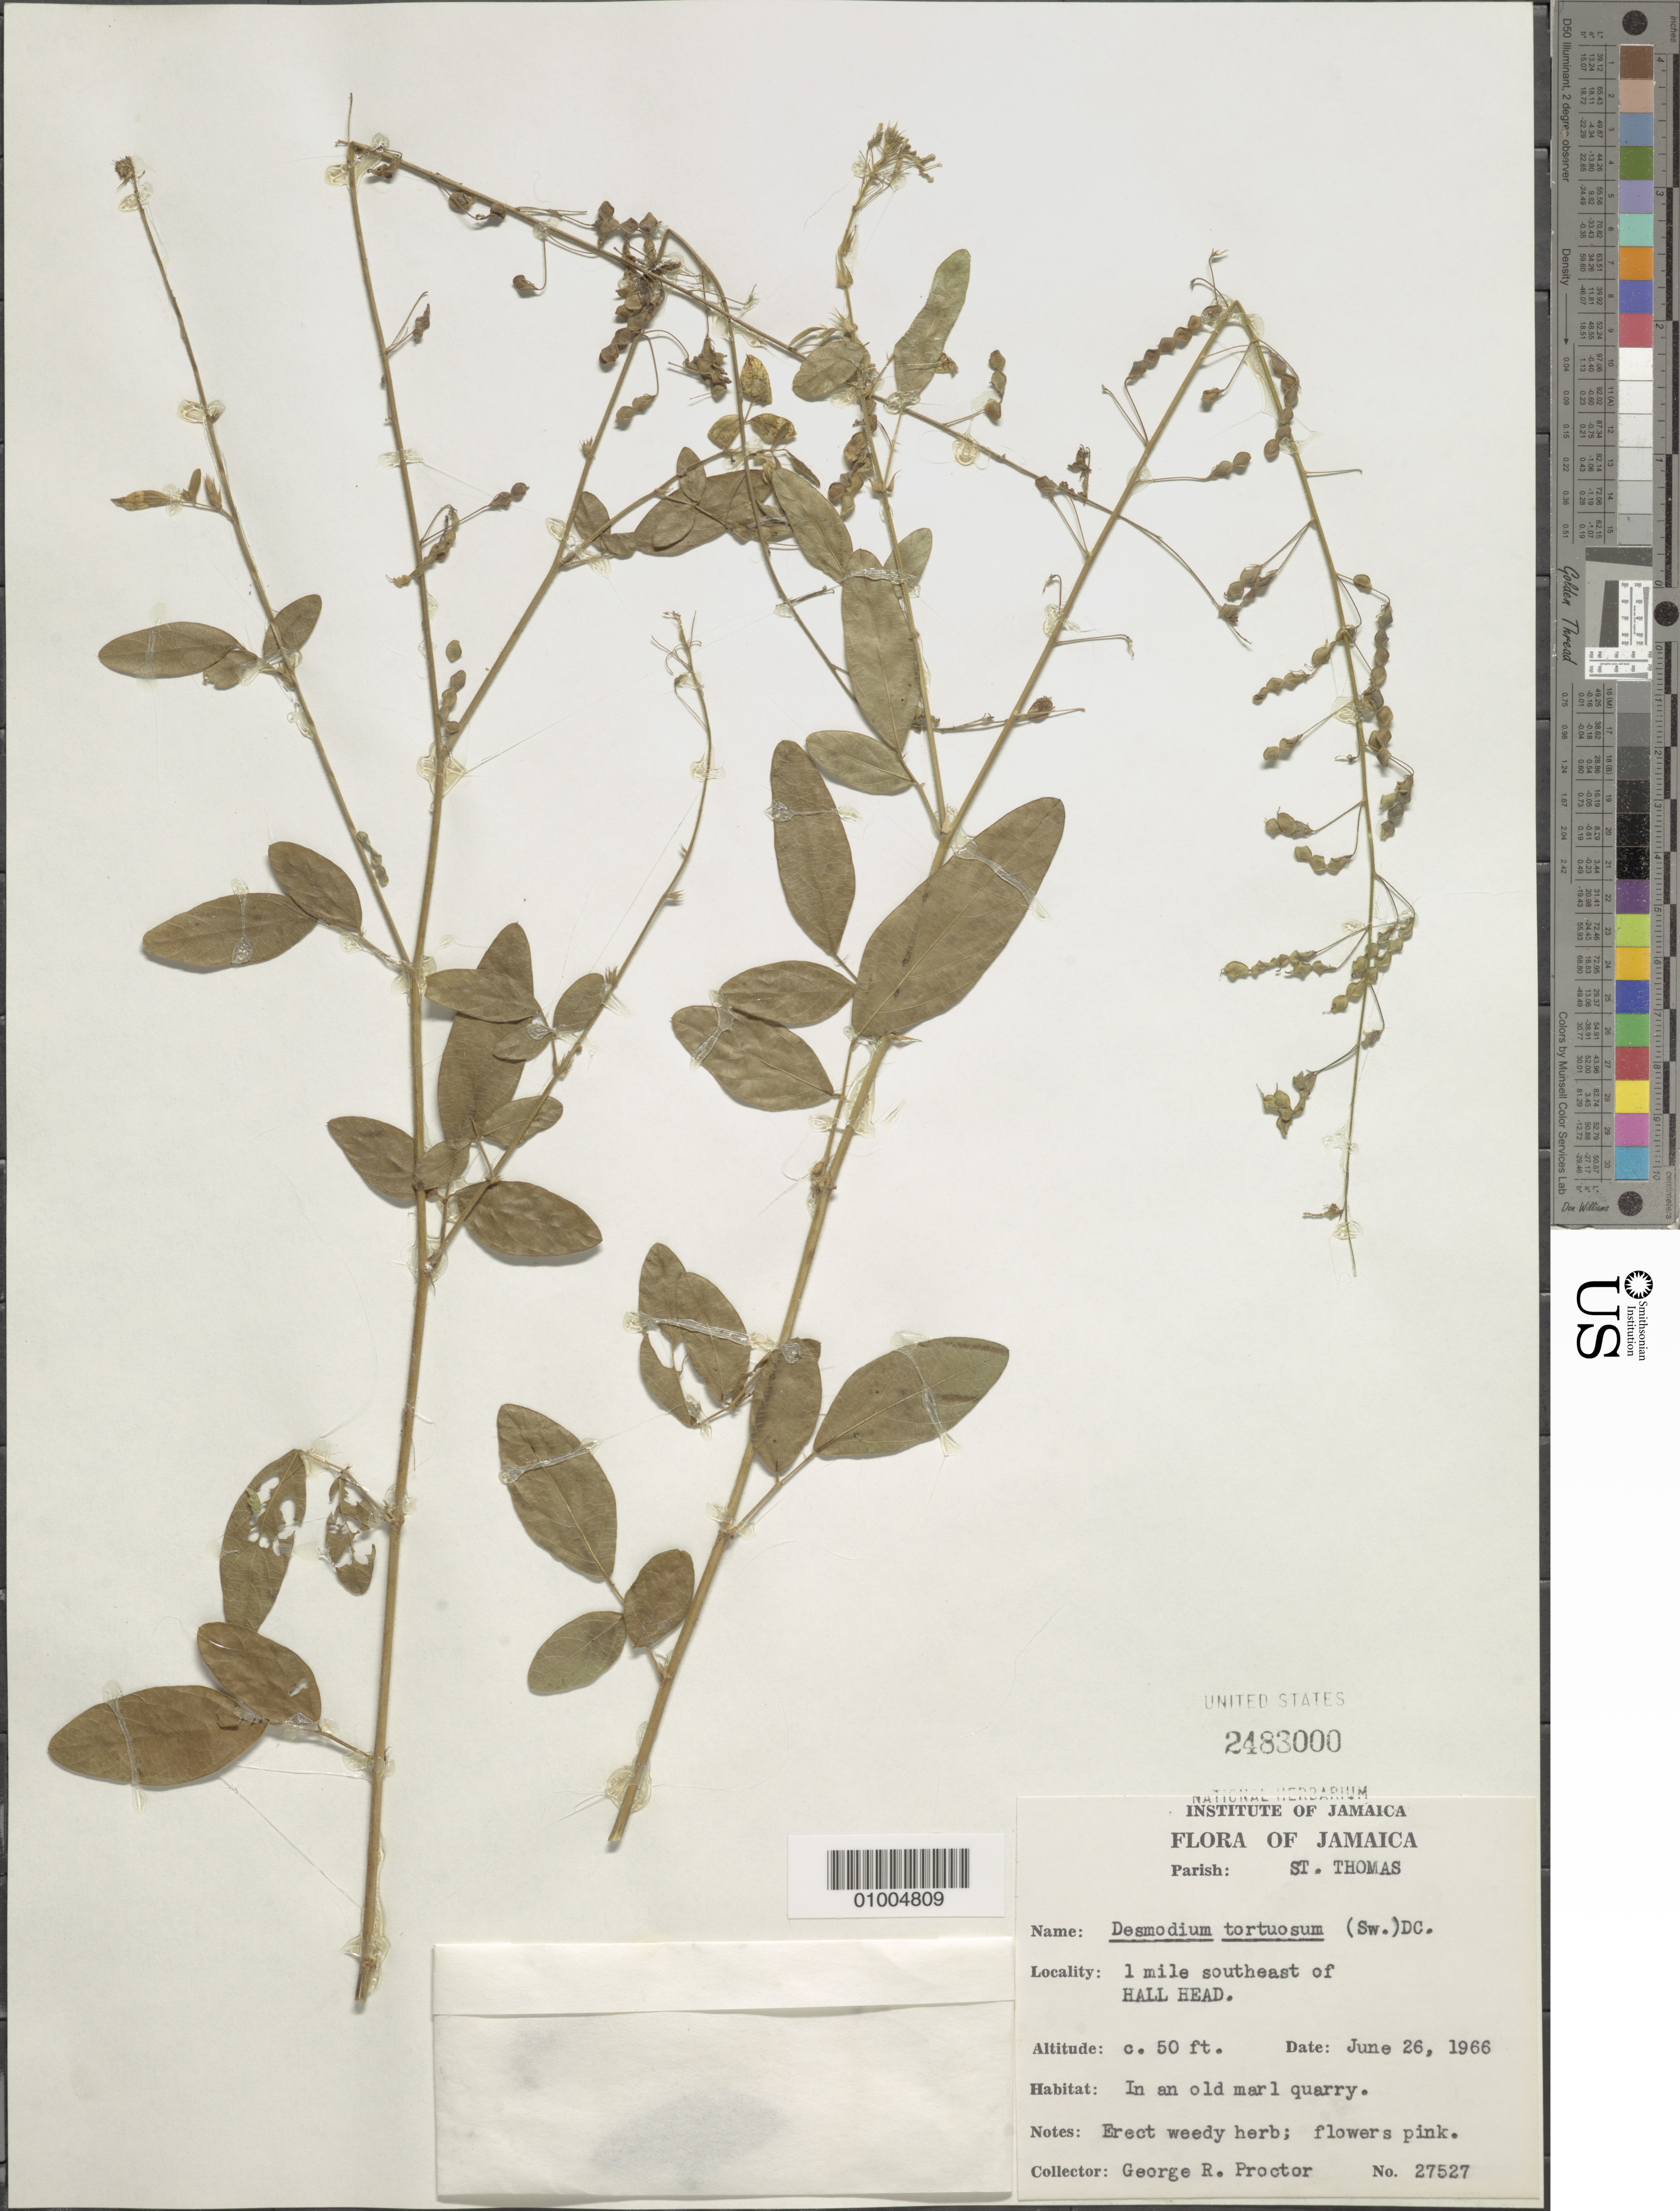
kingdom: Plantae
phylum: Tracheophyta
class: Magnoliopsida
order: Fabales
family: Fabaceae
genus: Desmodium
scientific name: Desmodium tortuosum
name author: (Sw.) DC.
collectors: G. R. Proctor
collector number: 27527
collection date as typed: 26 Jun 1966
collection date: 1966-06-26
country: Jamaica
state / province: Saint Thomas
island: Jamaica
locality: In old marl quarry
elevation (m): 15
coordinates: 0 N, 0 E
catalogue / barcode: US 2483000